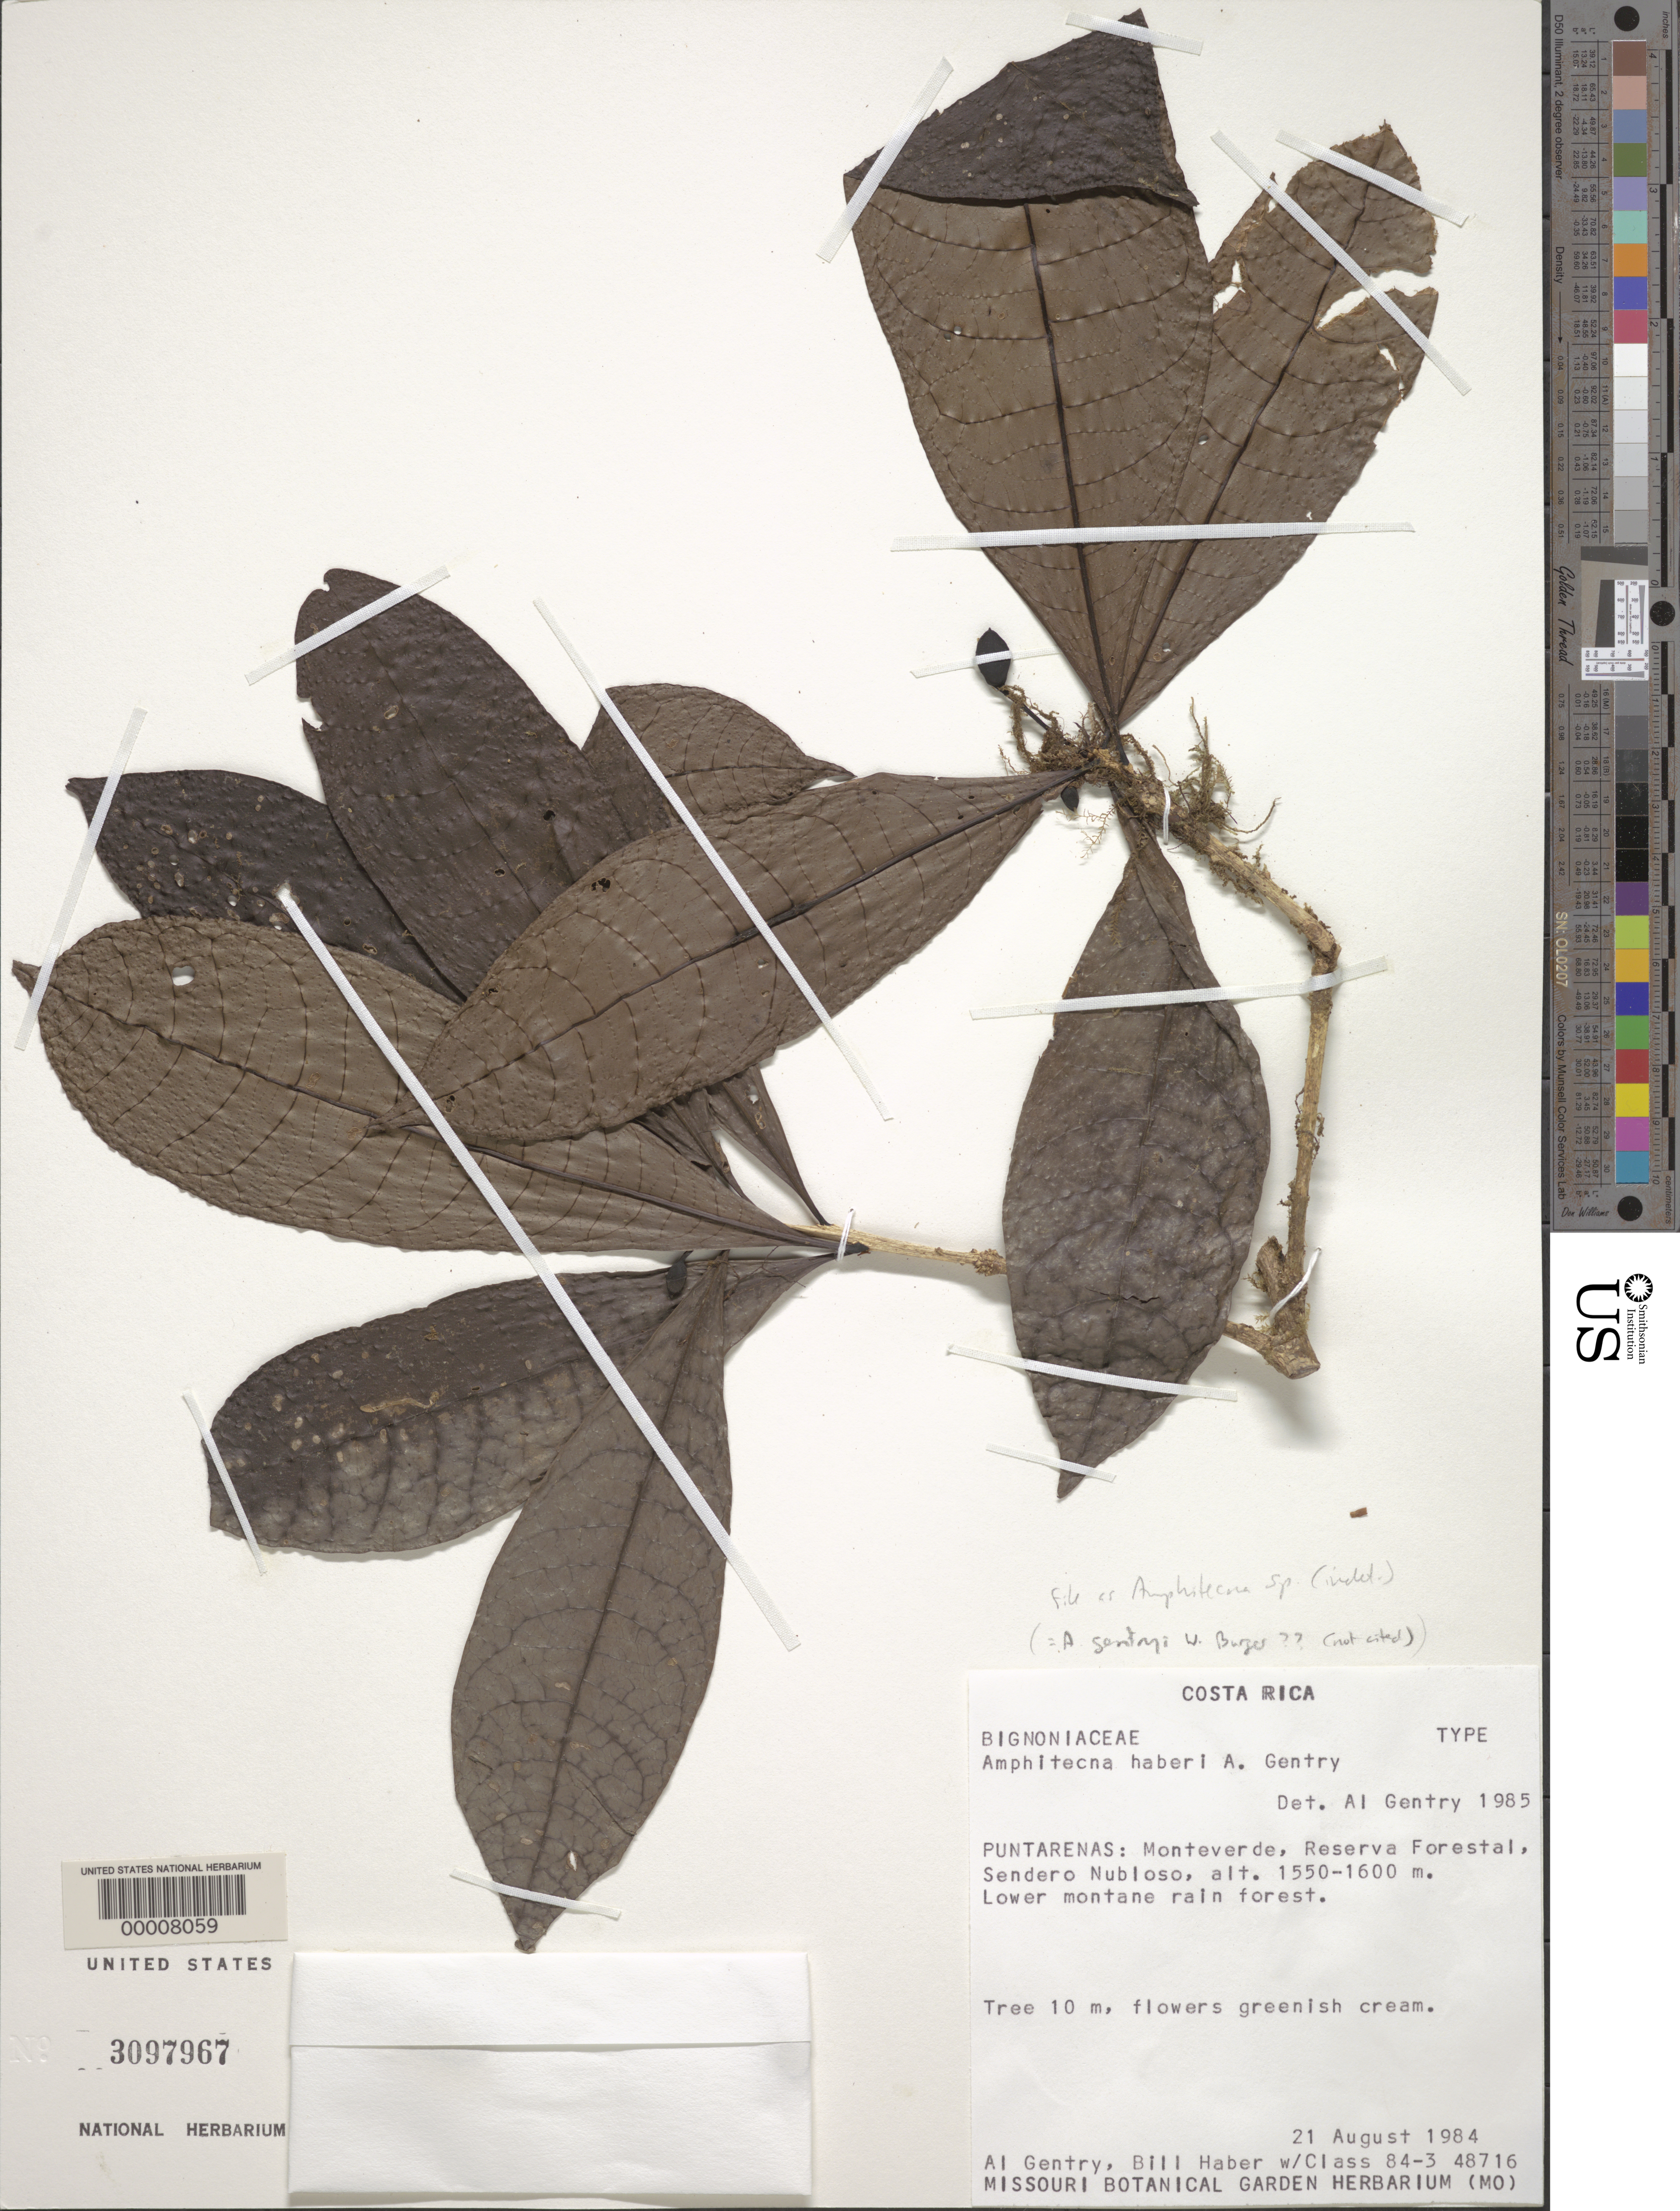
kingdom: Plantae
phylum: Tracheophyta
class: Magnoliopsida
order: Lamiales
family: Bignoniaceae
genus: Amphitecna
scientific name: Amphitecna sp.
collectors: A. H. Gentry & B. Haber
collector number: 48716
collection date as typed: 21 Aug 1984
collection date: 1984-08-21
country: Costa Rica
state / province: Puntarenas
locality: Monteverde, forest reserve.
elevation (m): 1550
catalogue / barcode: US 3097967